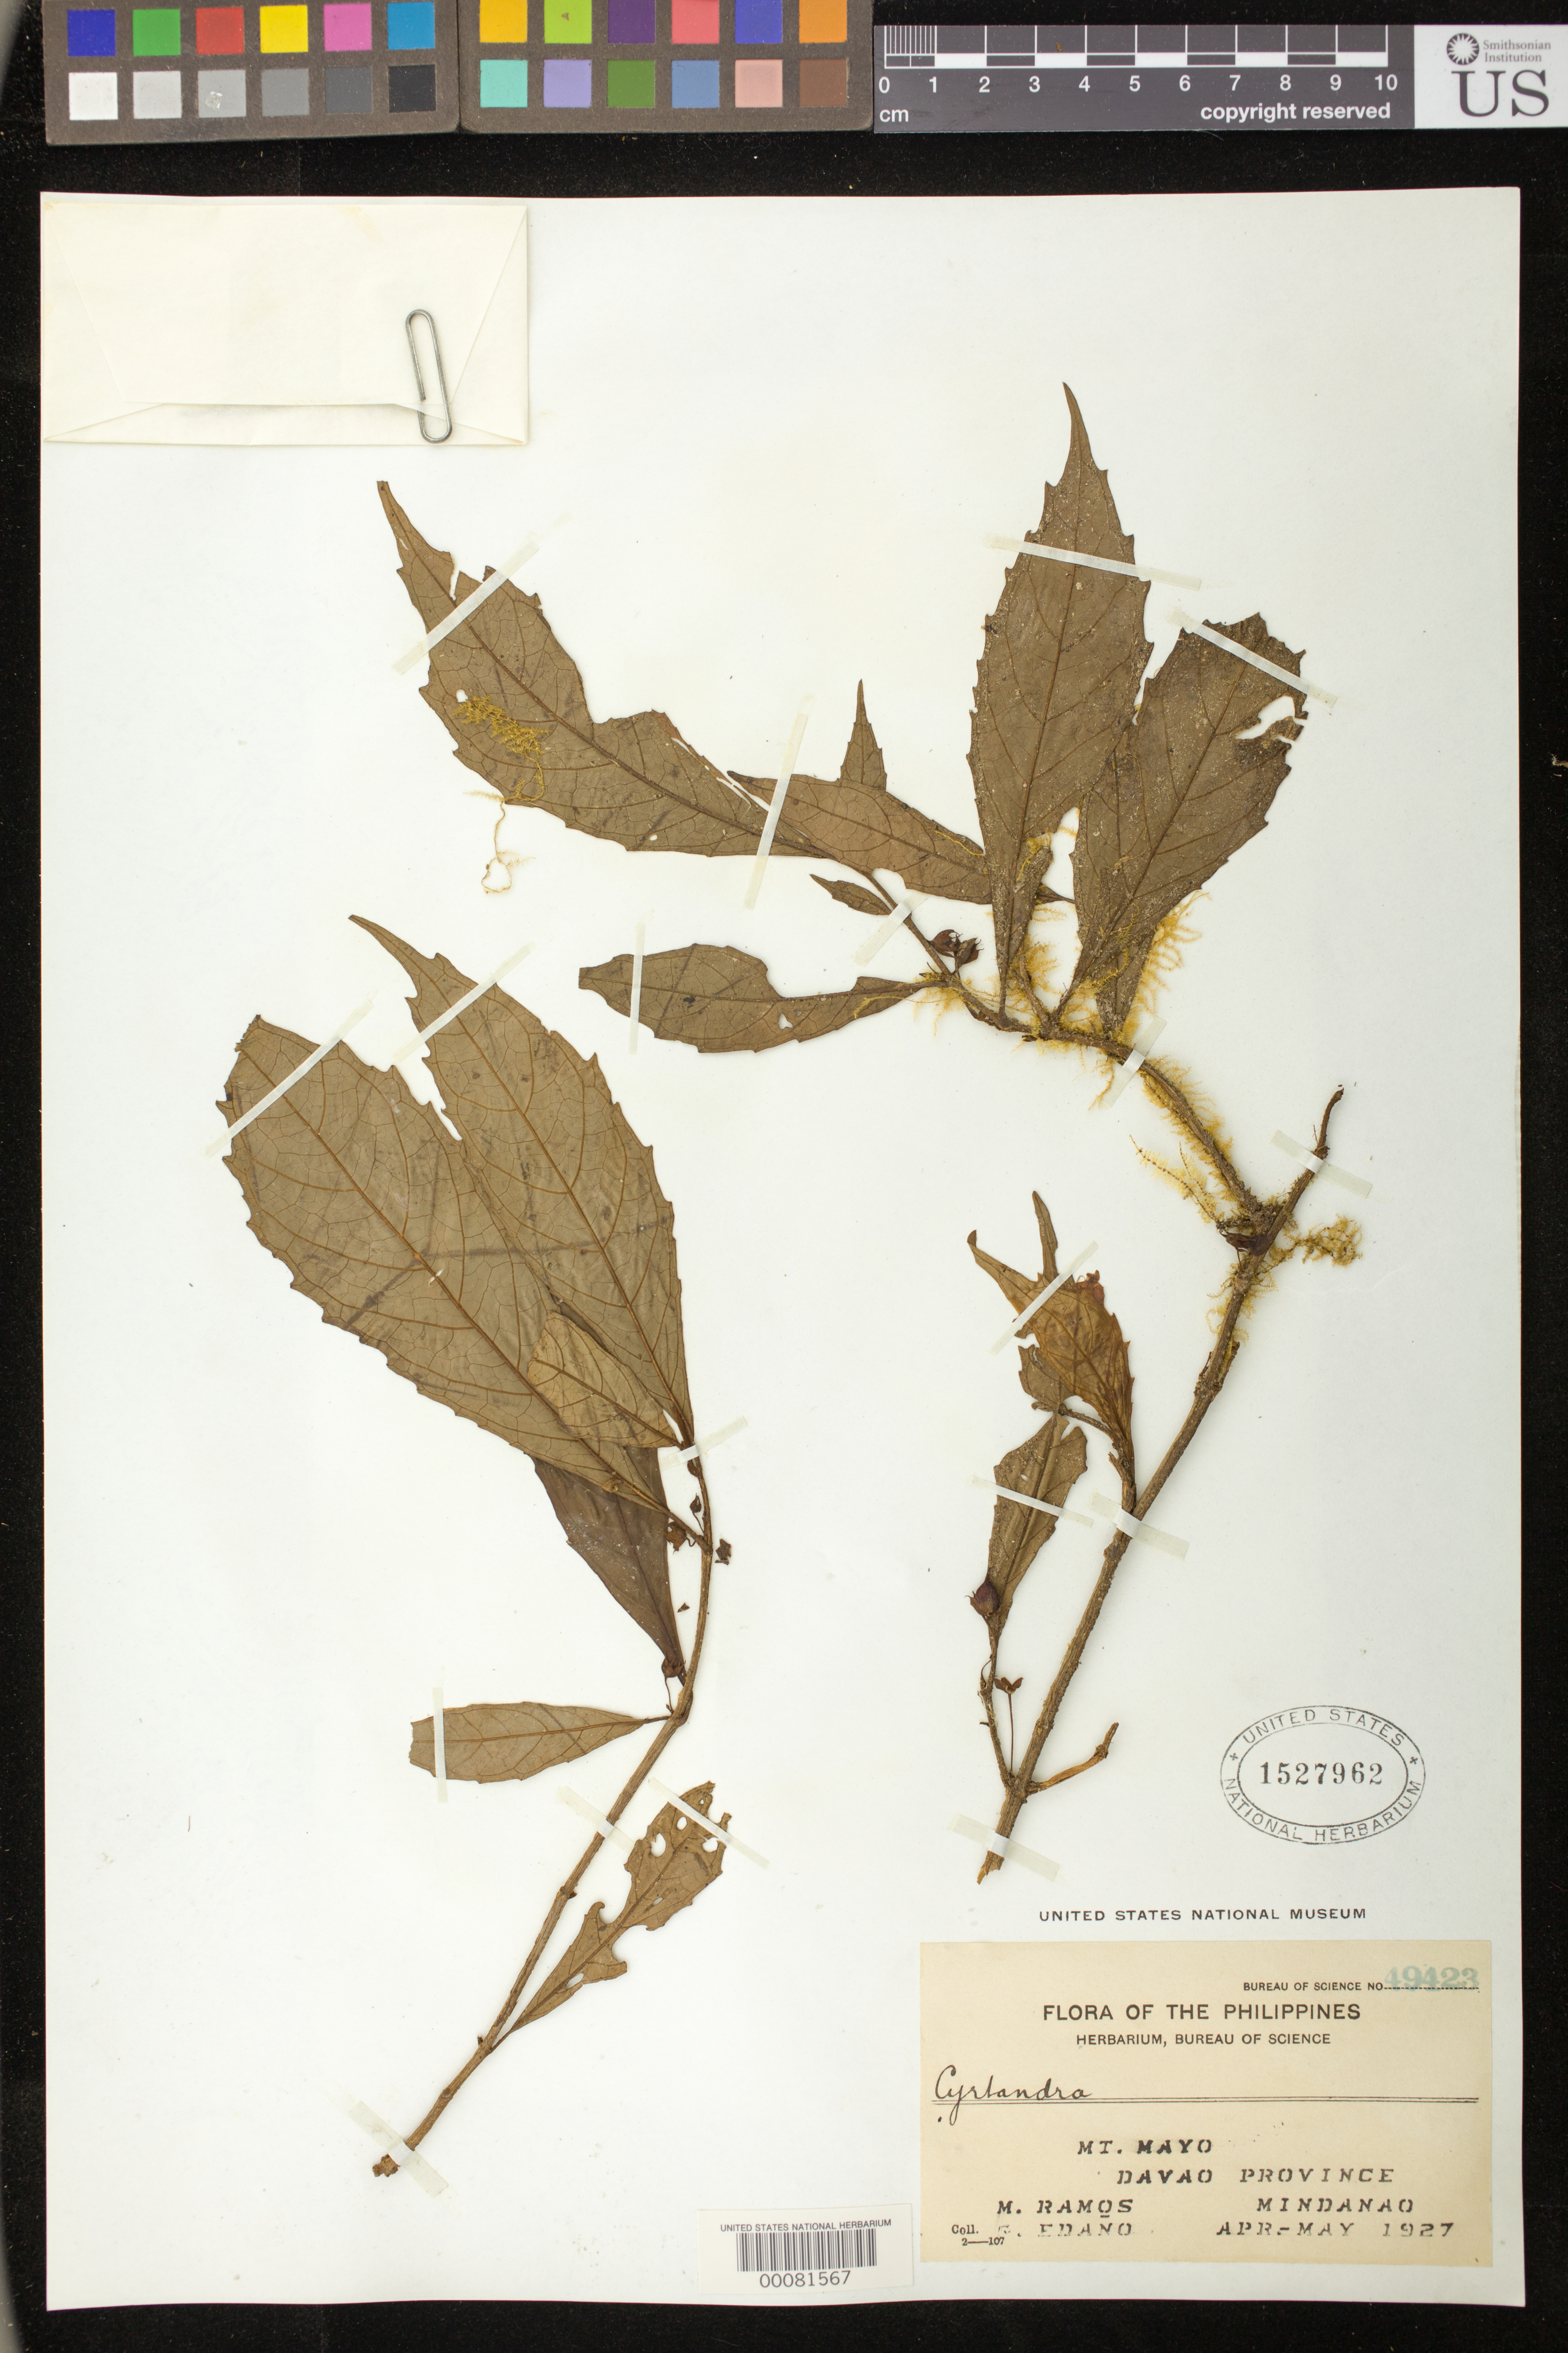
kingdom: Plantae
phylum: Tracheophyta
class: Magnoliopsida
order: Lamiales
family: Gesneriaceae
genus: Cyrtandra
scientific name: Cyrtandra sp.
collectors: M. Ramos & G. Edaño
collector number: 49423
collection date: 1927-04/1927-05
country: Philippines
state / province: Davao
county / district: Davao del Sur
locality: Mt. Mayo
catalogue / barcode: US 1527962